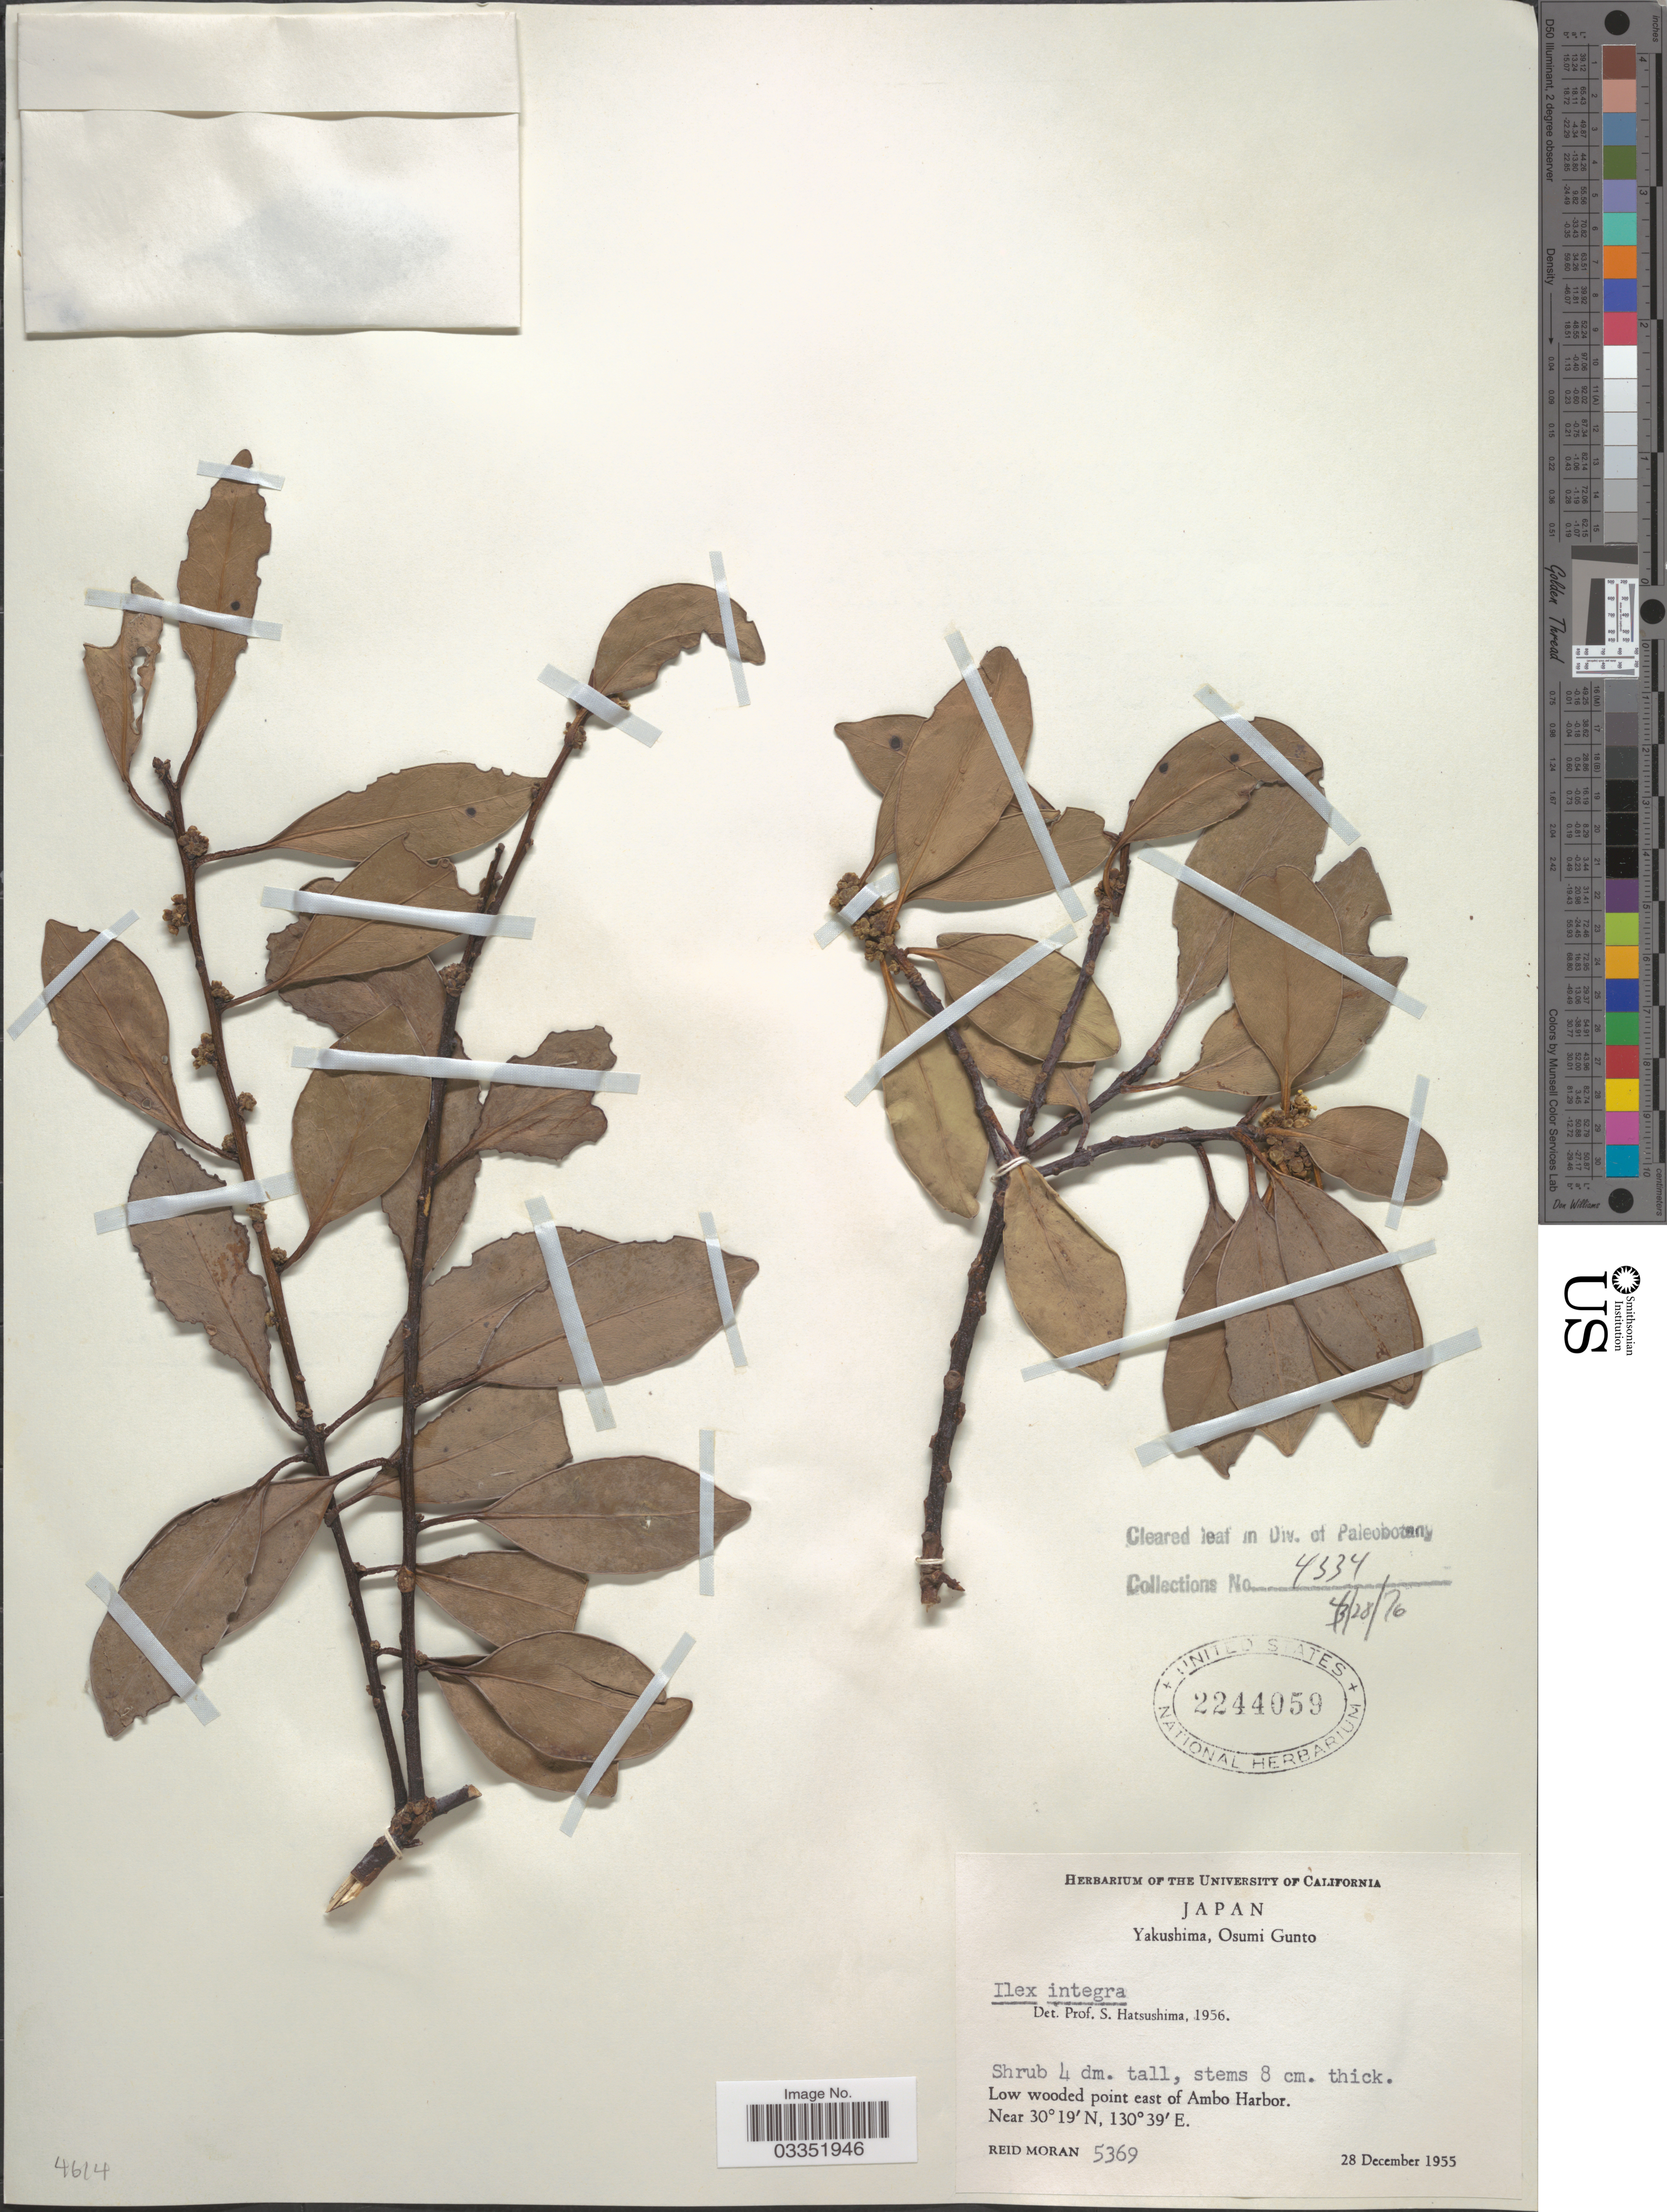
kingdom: Plantae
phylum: Tracheophyta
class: Magnoliopsida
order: Aquifoliales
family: Aquifoliaceae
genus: Ilex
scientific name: Ilex integra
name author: Thunb.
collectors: R. V. Moran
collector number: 5369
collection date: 1955-12-28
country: Japan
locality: Yakushima, Osumi Gunto. Low wooded point east of Ambo Harbor.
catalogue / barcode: US 2244059